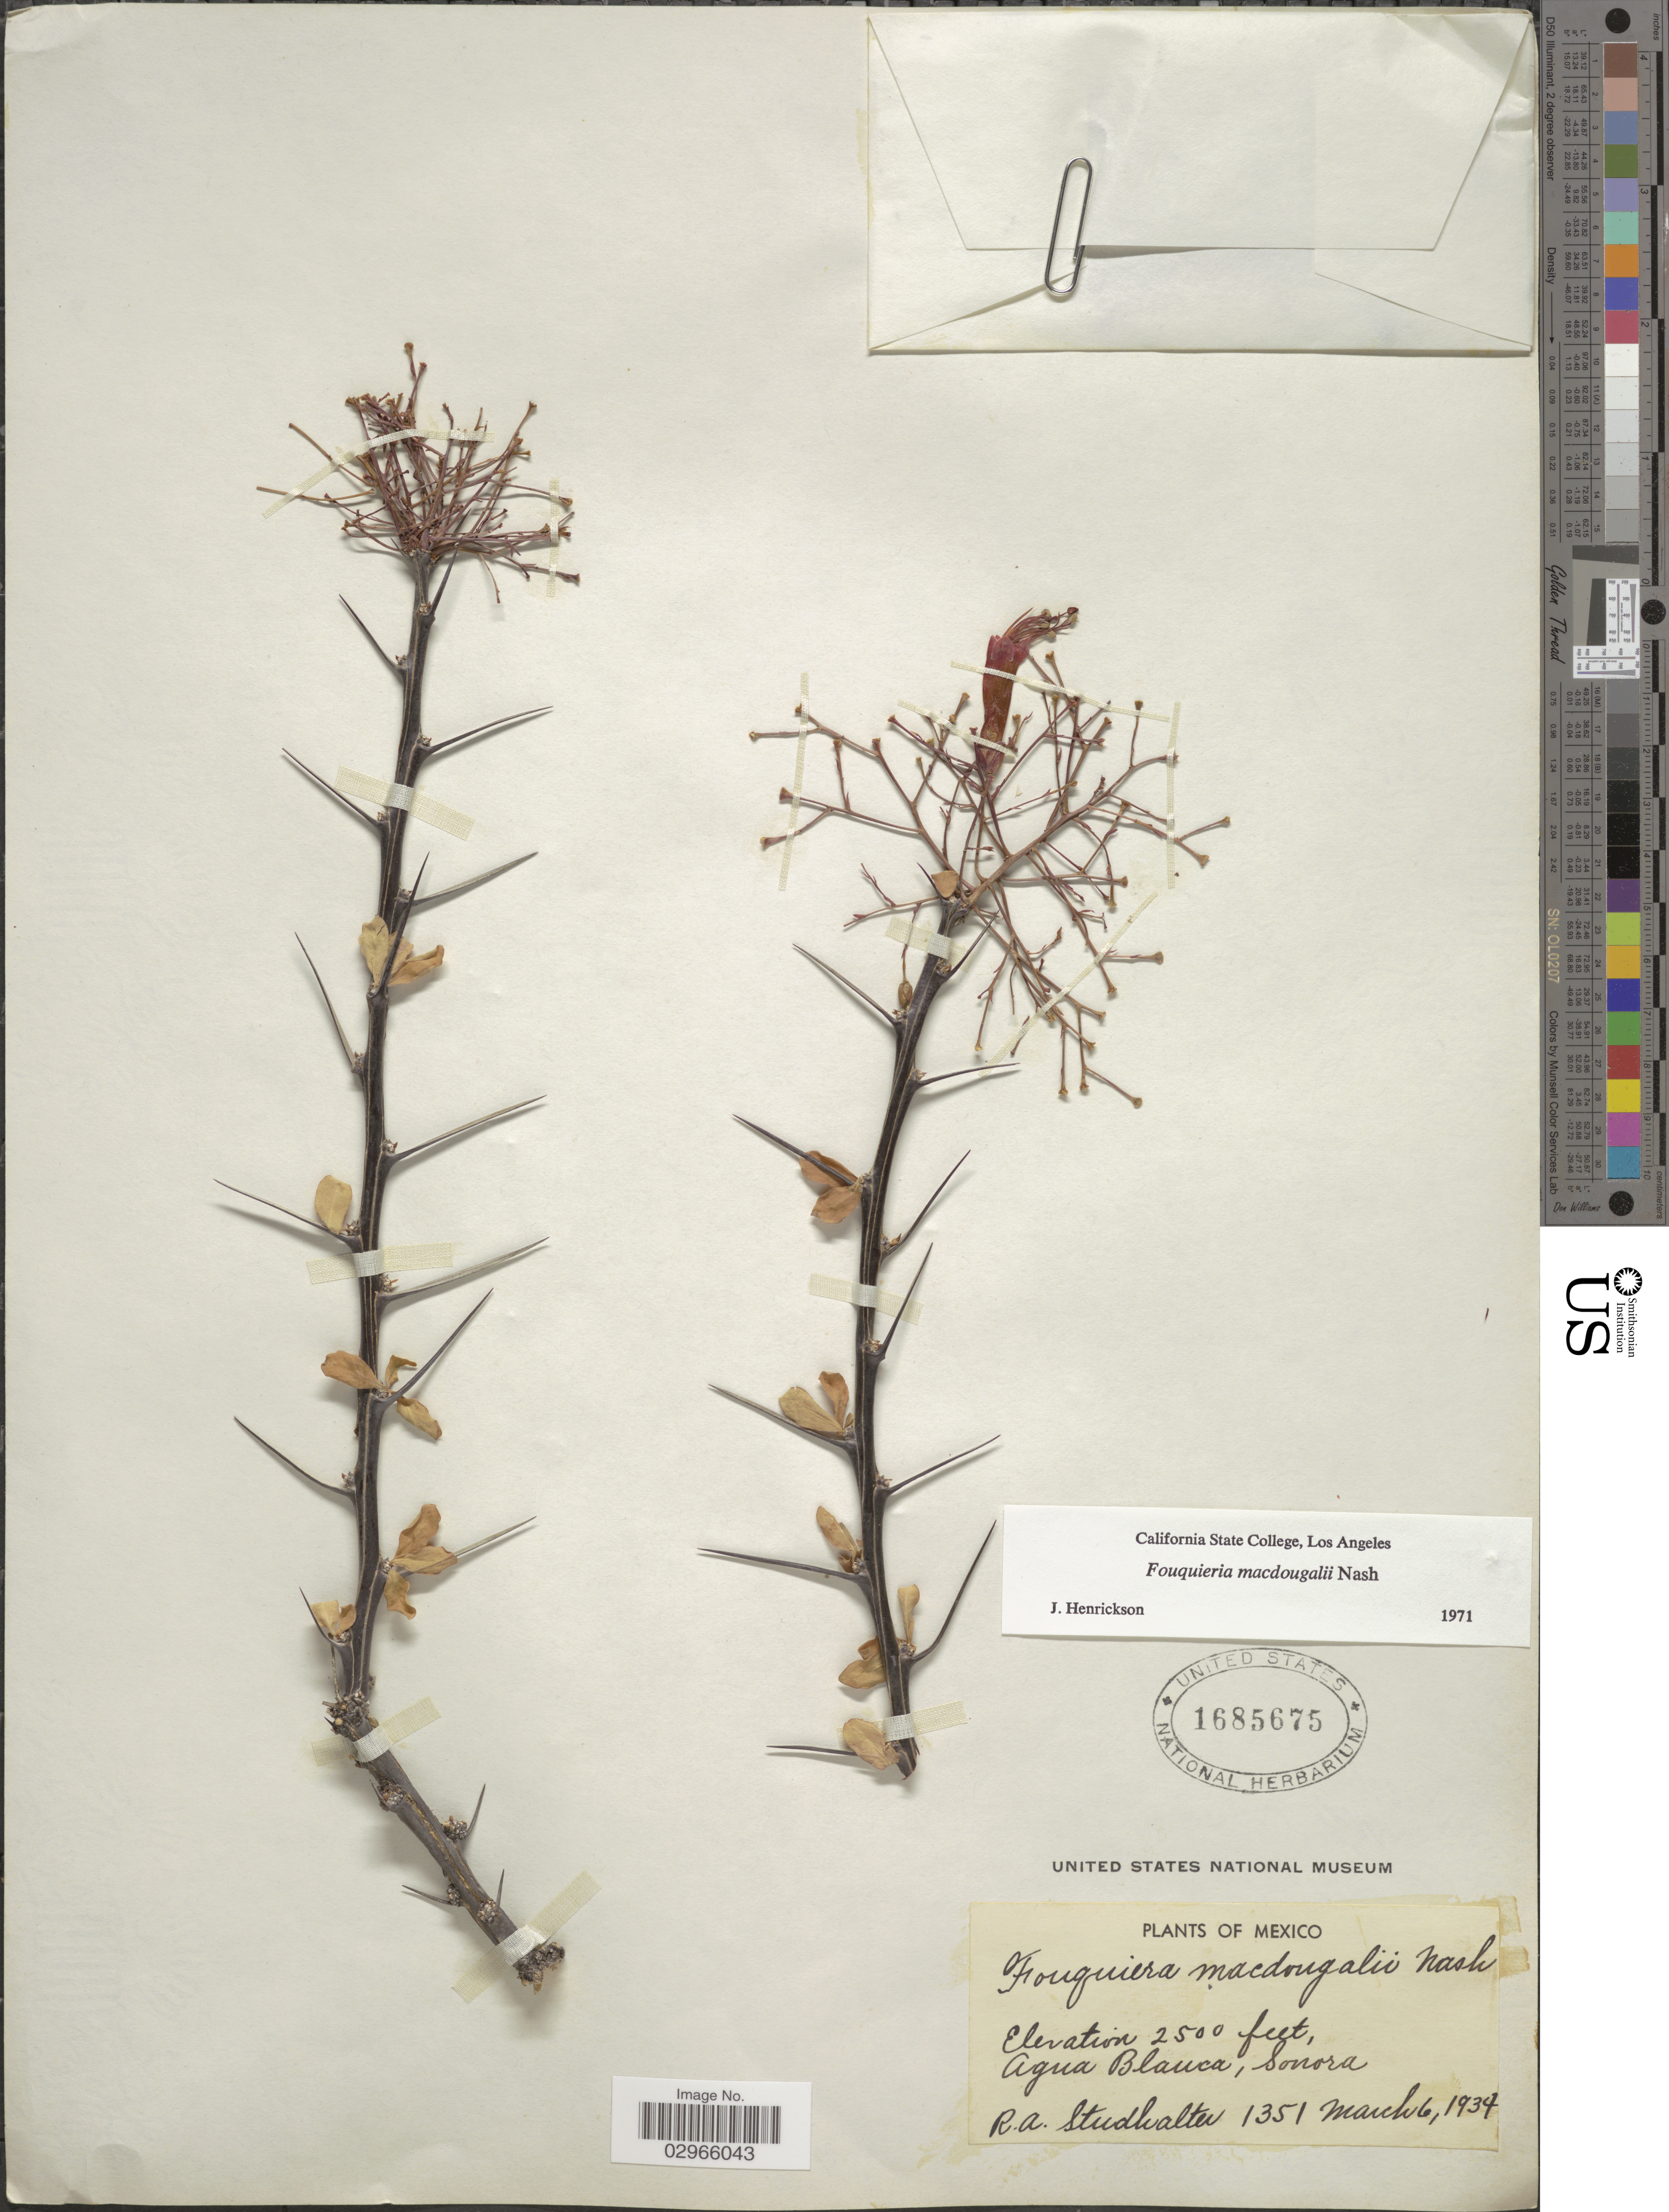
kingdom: Plantae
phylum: Tracheophyta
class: Magnoliopsida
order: Ericales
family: Fouquieriaceae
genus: Fouquieria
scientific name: Fouquieria macdougalii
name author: Nash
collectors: R. Studhalter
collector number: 1351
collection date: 1934-03-06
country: Mexico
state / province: Sonora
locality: Agua Blanca.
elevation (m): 762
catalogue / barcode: US 1685675